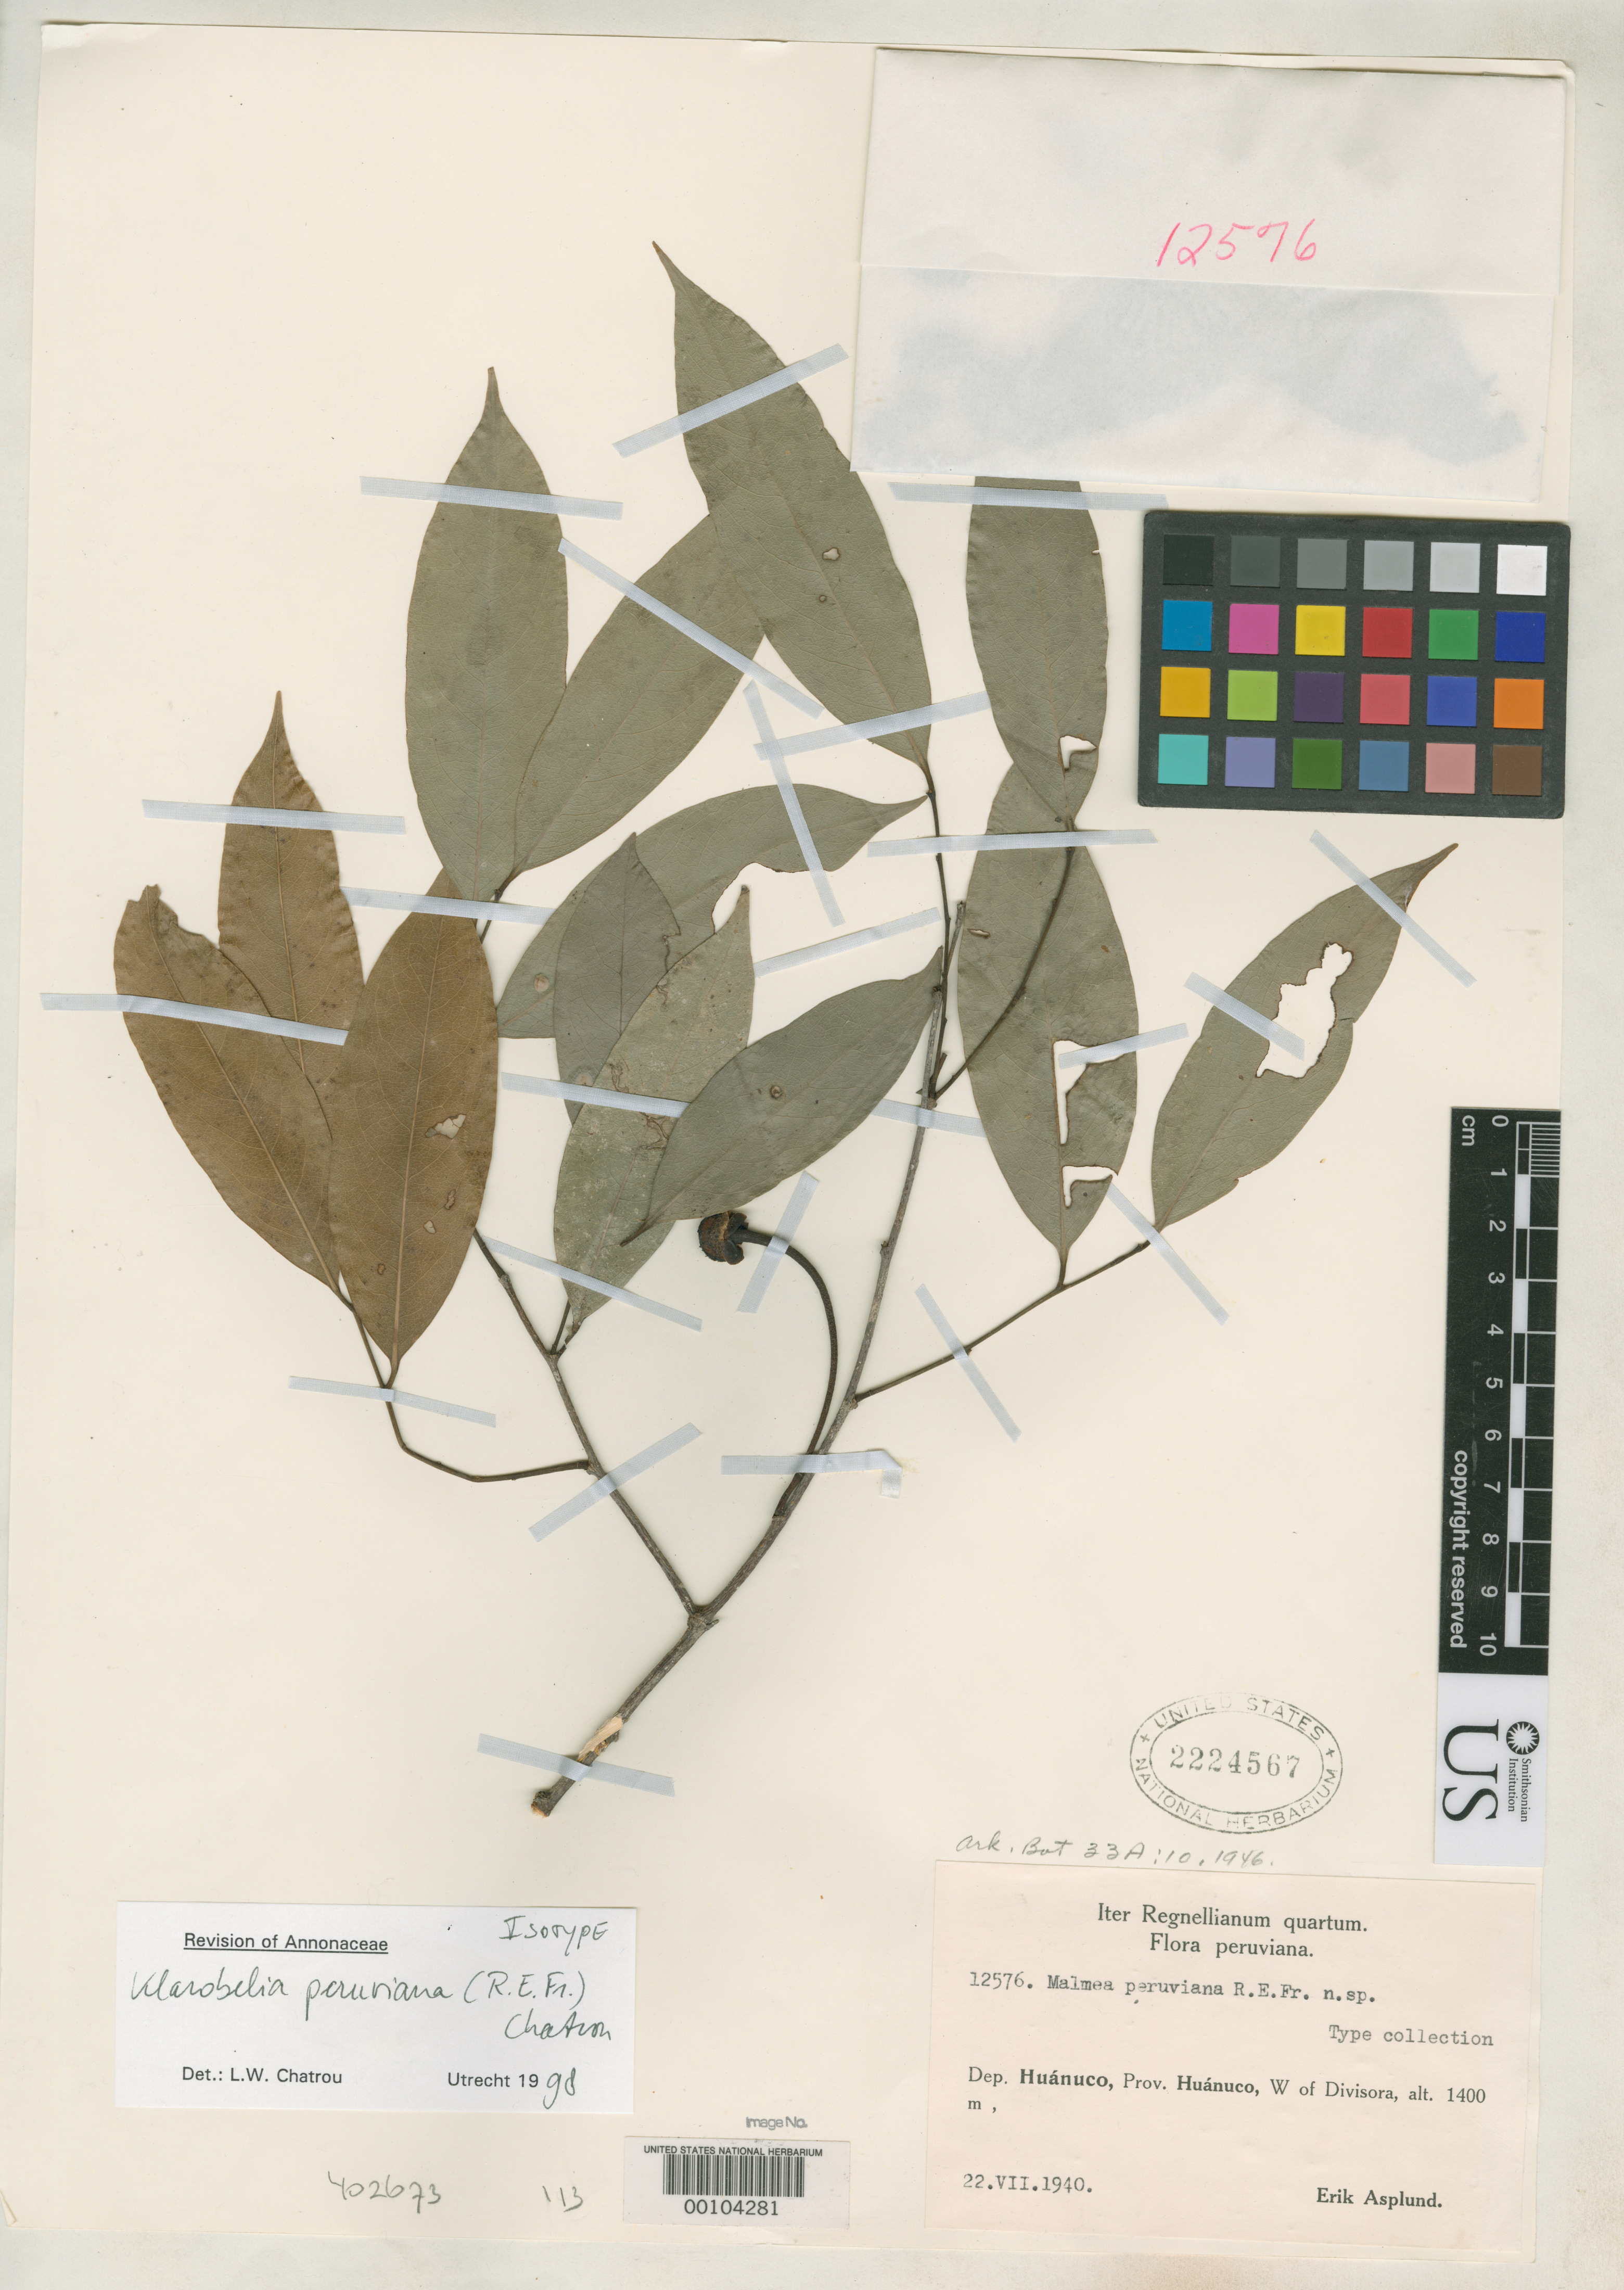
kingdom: Plantae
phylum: Tracheophyta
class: Magnoliopsida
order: Magnoliales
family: Annonaceae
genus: Malmea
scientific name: Malmea peruviana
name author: R.E. Fr.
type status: Isotype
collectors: E. Asplund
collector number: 12576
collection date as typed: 27 Jul 1940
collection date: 1940-07-27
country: Peru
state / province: Huánuco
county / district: Huánuco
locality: W of Divisoria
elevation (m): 1400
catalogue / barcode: US 2224567